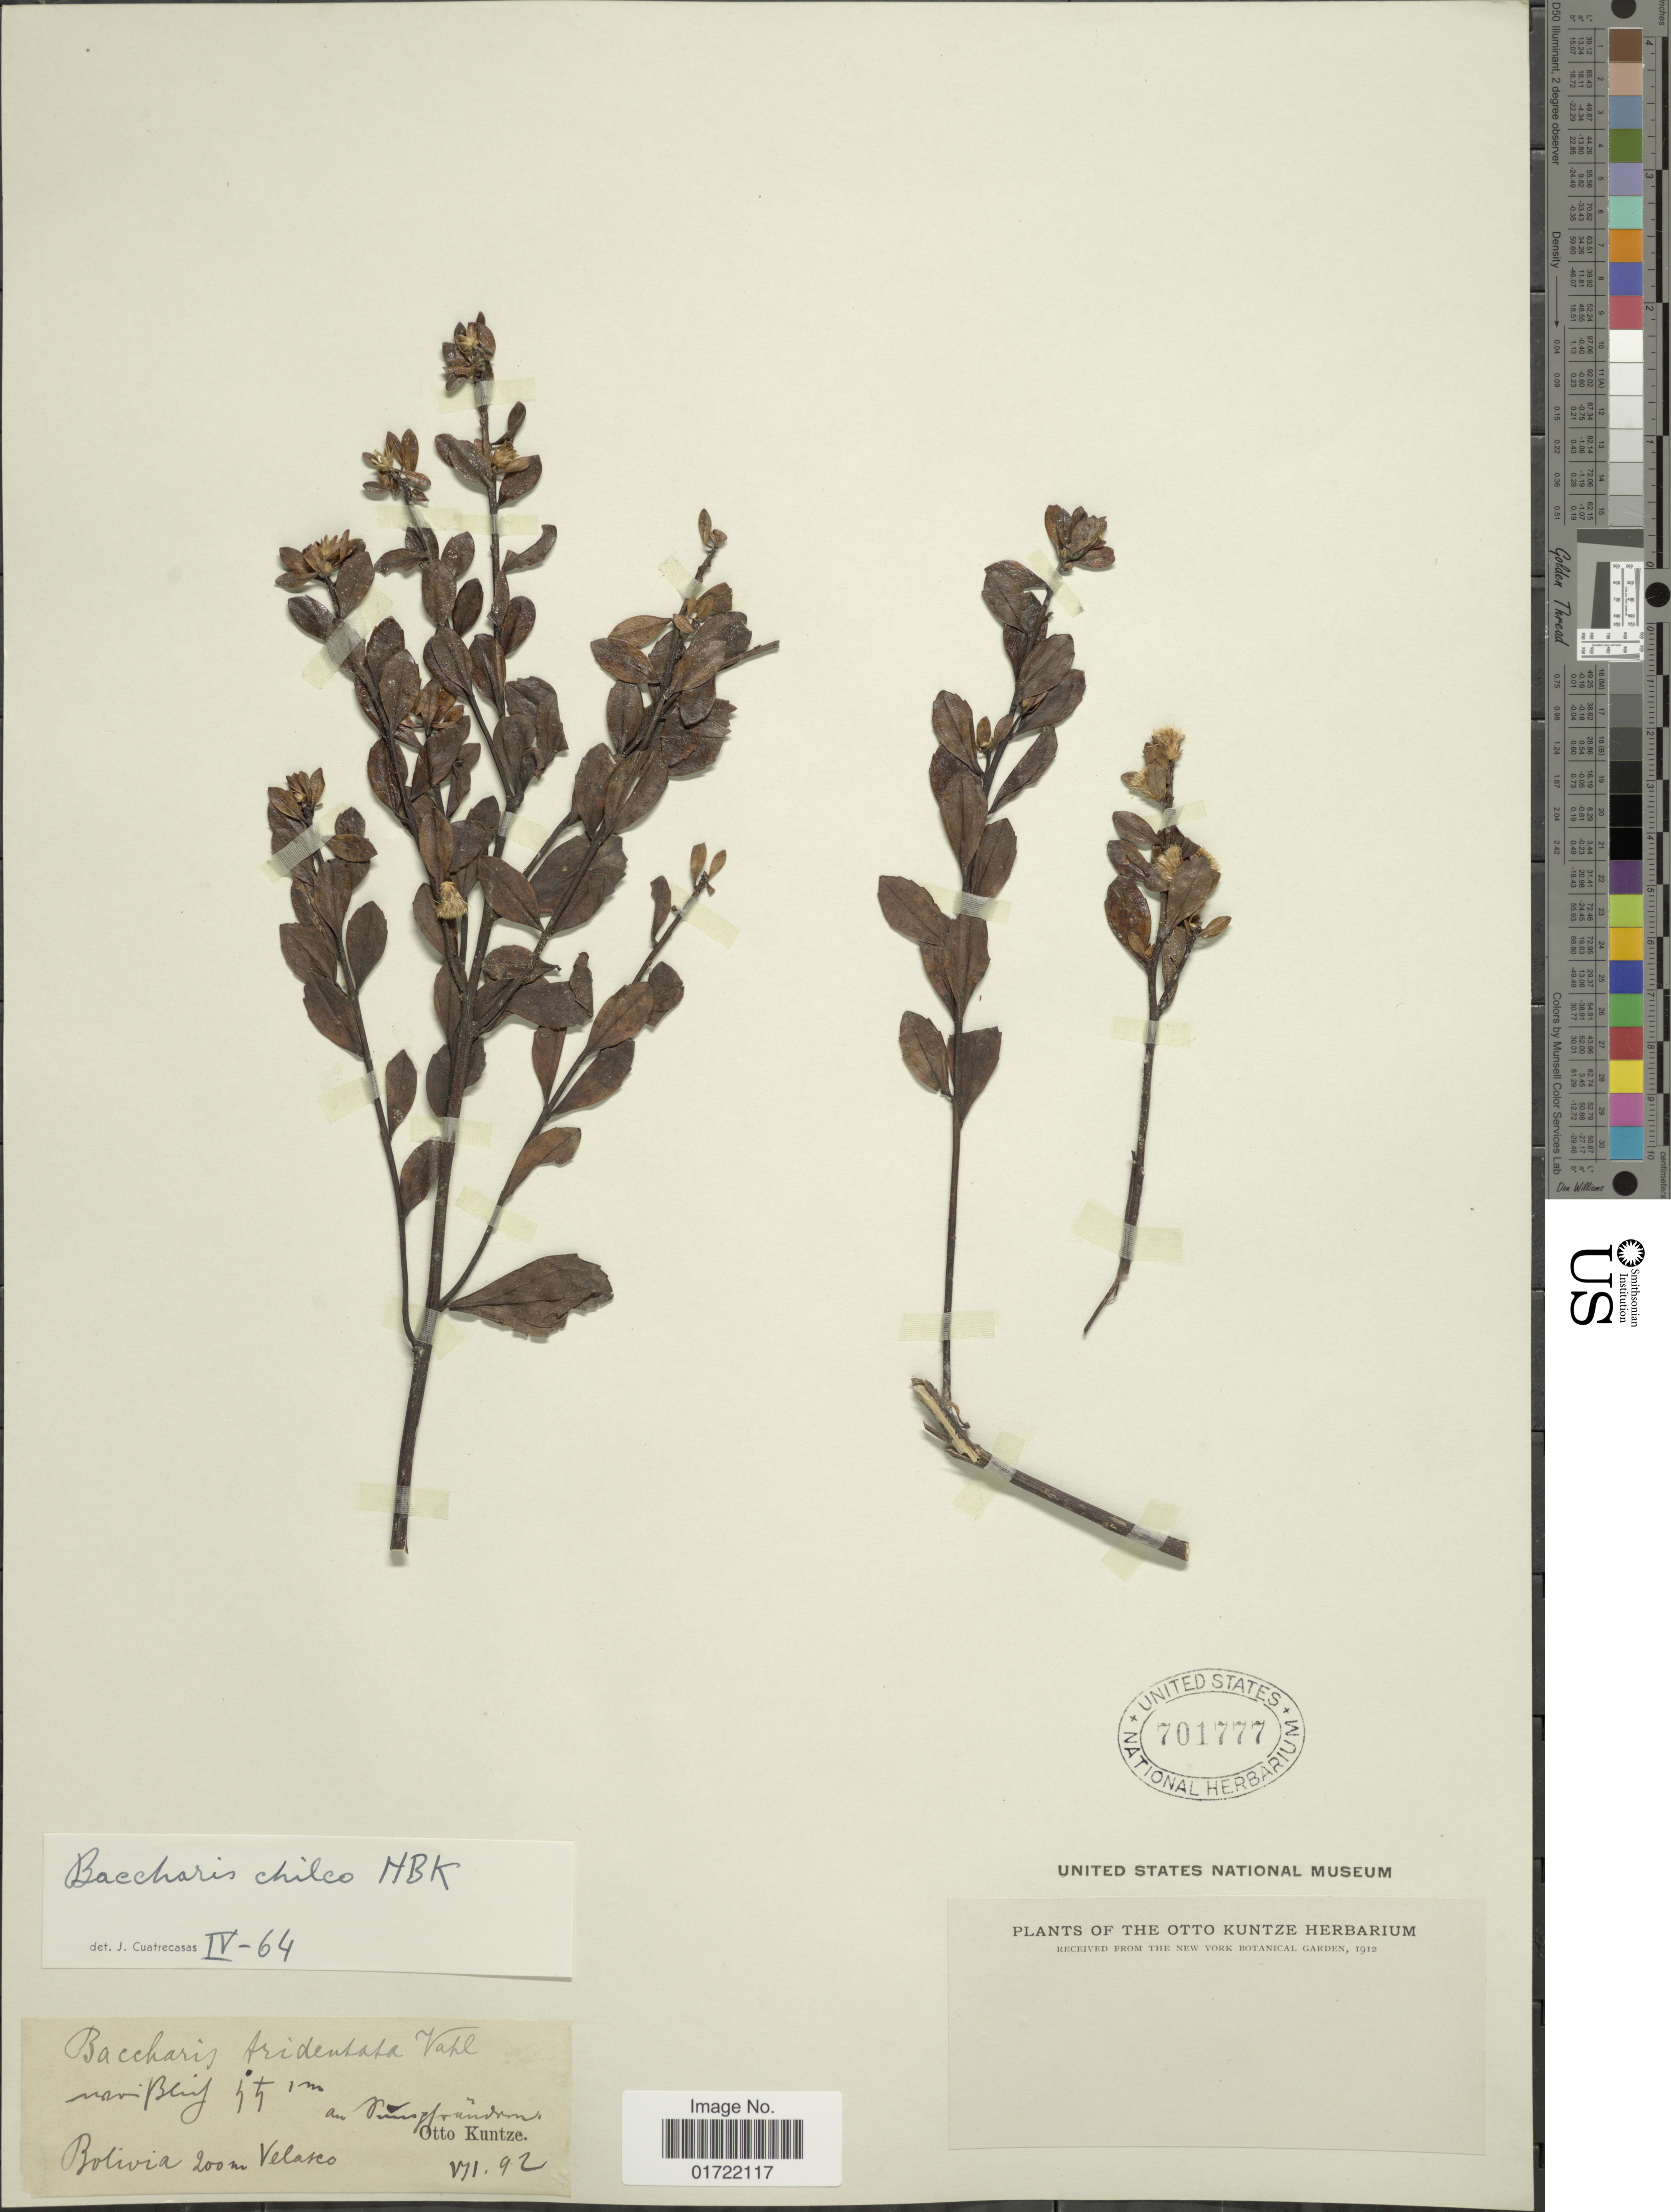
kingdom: Plantae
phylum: Tracheophyta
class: Magnoliopsida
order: Asterales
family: Asteraceae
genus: Baccharis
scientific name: Baccharis chilco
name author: Kunth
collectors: C.E.O. Kuntze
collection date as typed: Transcribed d/m/y: /7/92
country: Bolivia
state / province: Santa Cruz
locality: Velasco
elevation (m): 200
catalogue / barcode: US 701777